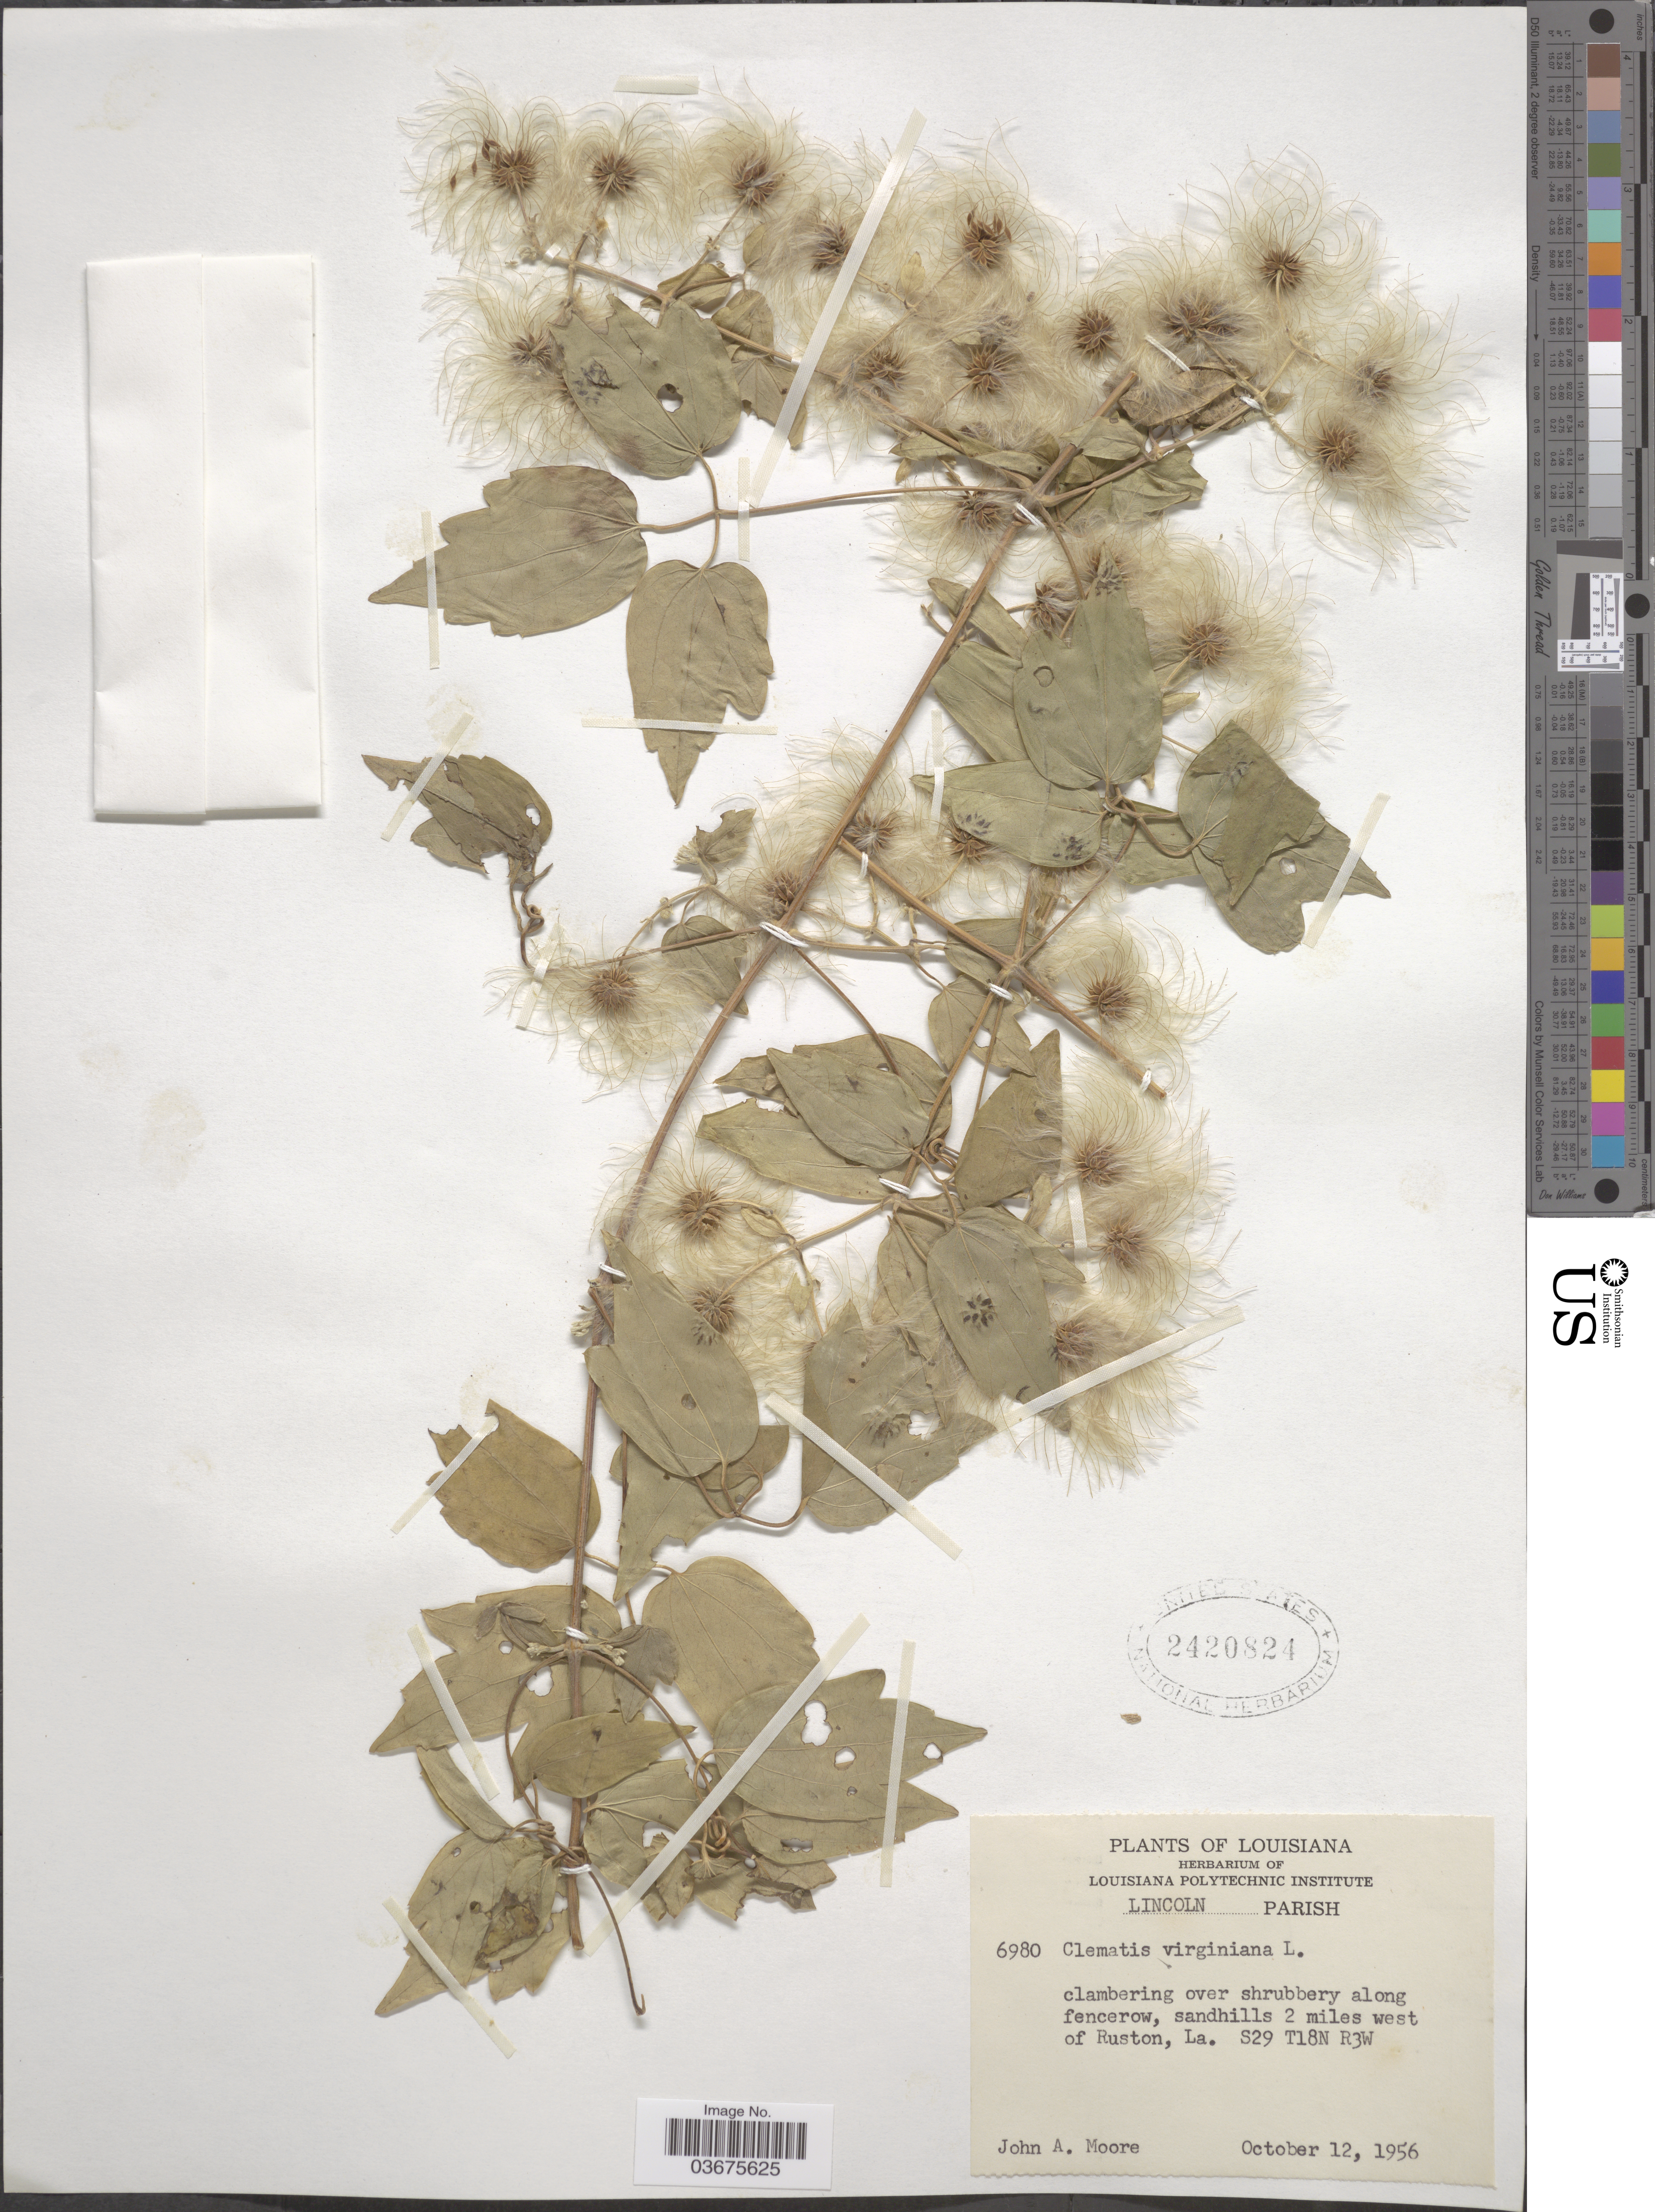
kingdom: Plantae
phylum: Tracheophyta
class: Magnoliopsida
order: Ranunculales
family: Ranunculaceae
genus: Clematis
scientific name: Clematis virginiana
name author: L.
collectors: J. A. Moore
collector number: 6980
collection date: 1956-10-12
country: United States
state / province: Louisiana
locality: Lincoln parish. Clambering over shrubbery along fencerow, sandhills 2 miles west of Ruston, La. S29 T18N R3W.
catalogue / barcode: US 2420824